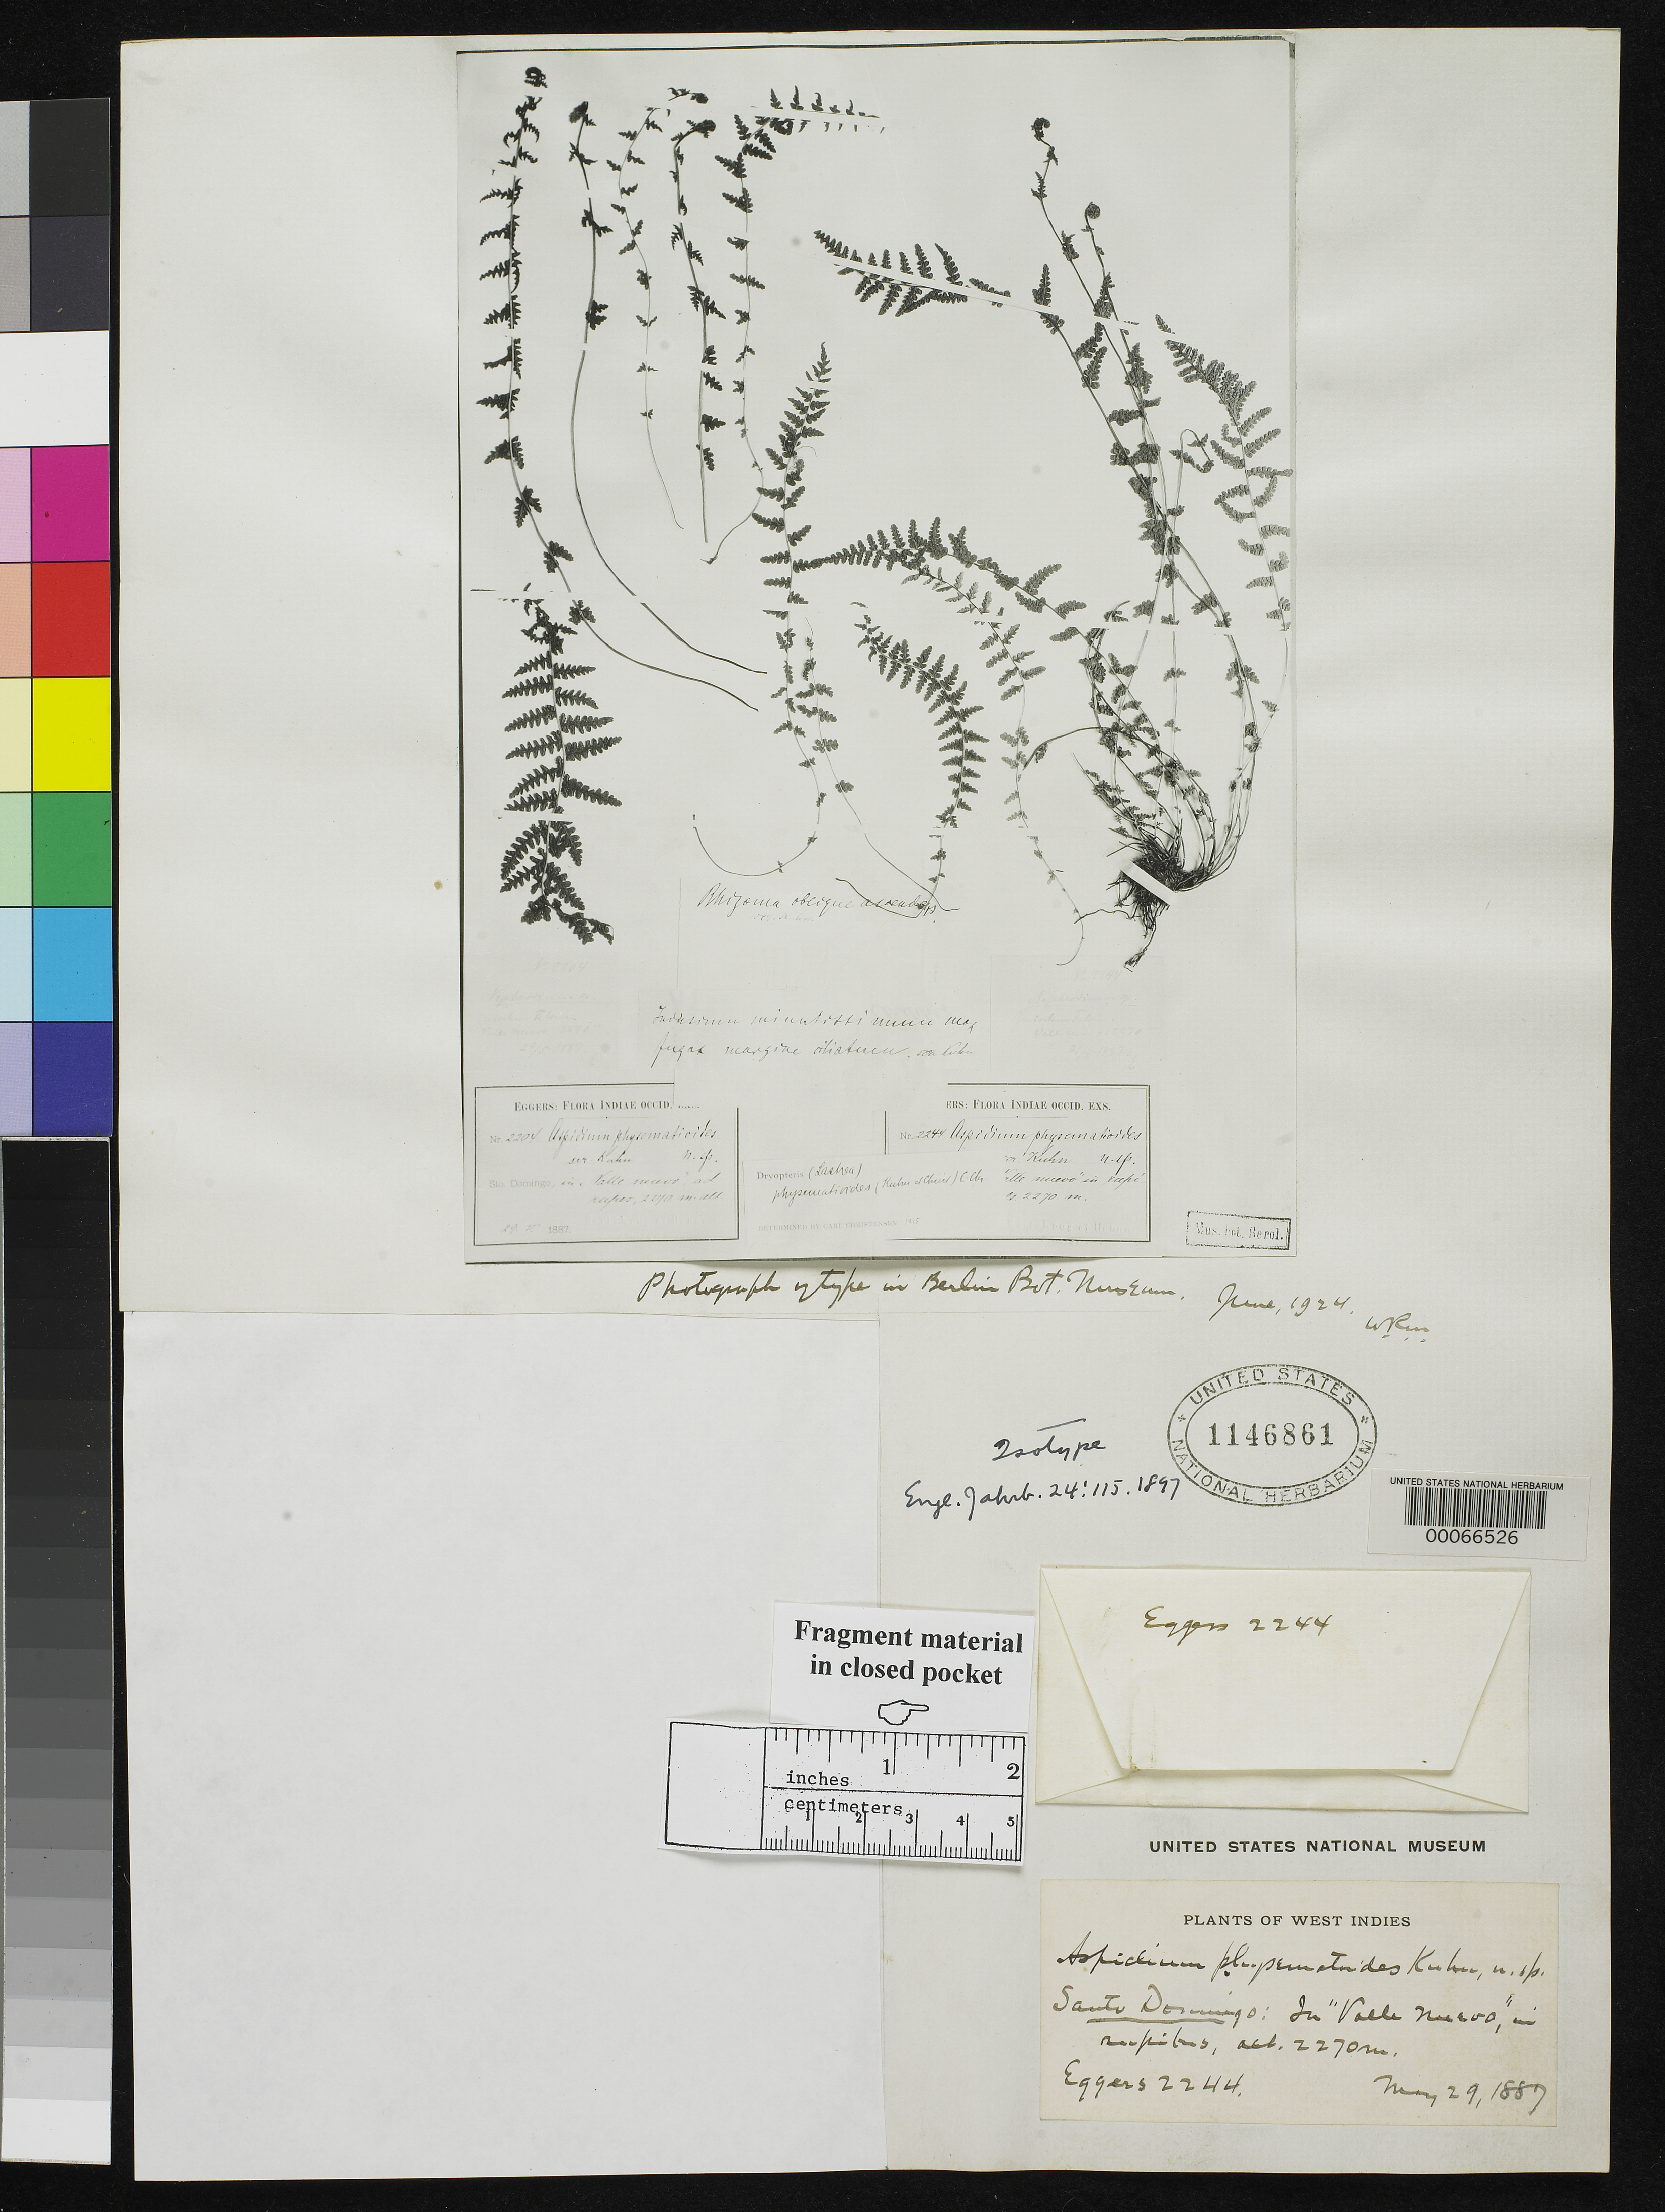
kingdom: Plantae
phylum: Tracheophyta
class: Polypodiopsida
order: Polypodiales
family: Tectariaceae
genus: Aspidium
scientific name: Aspidium physematioides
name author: Kuhn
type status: Type Fragment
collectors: H. F. A. von Eggers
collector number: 2244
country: Dominican Republic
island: Hispaniola Island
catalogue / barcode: US 1146861